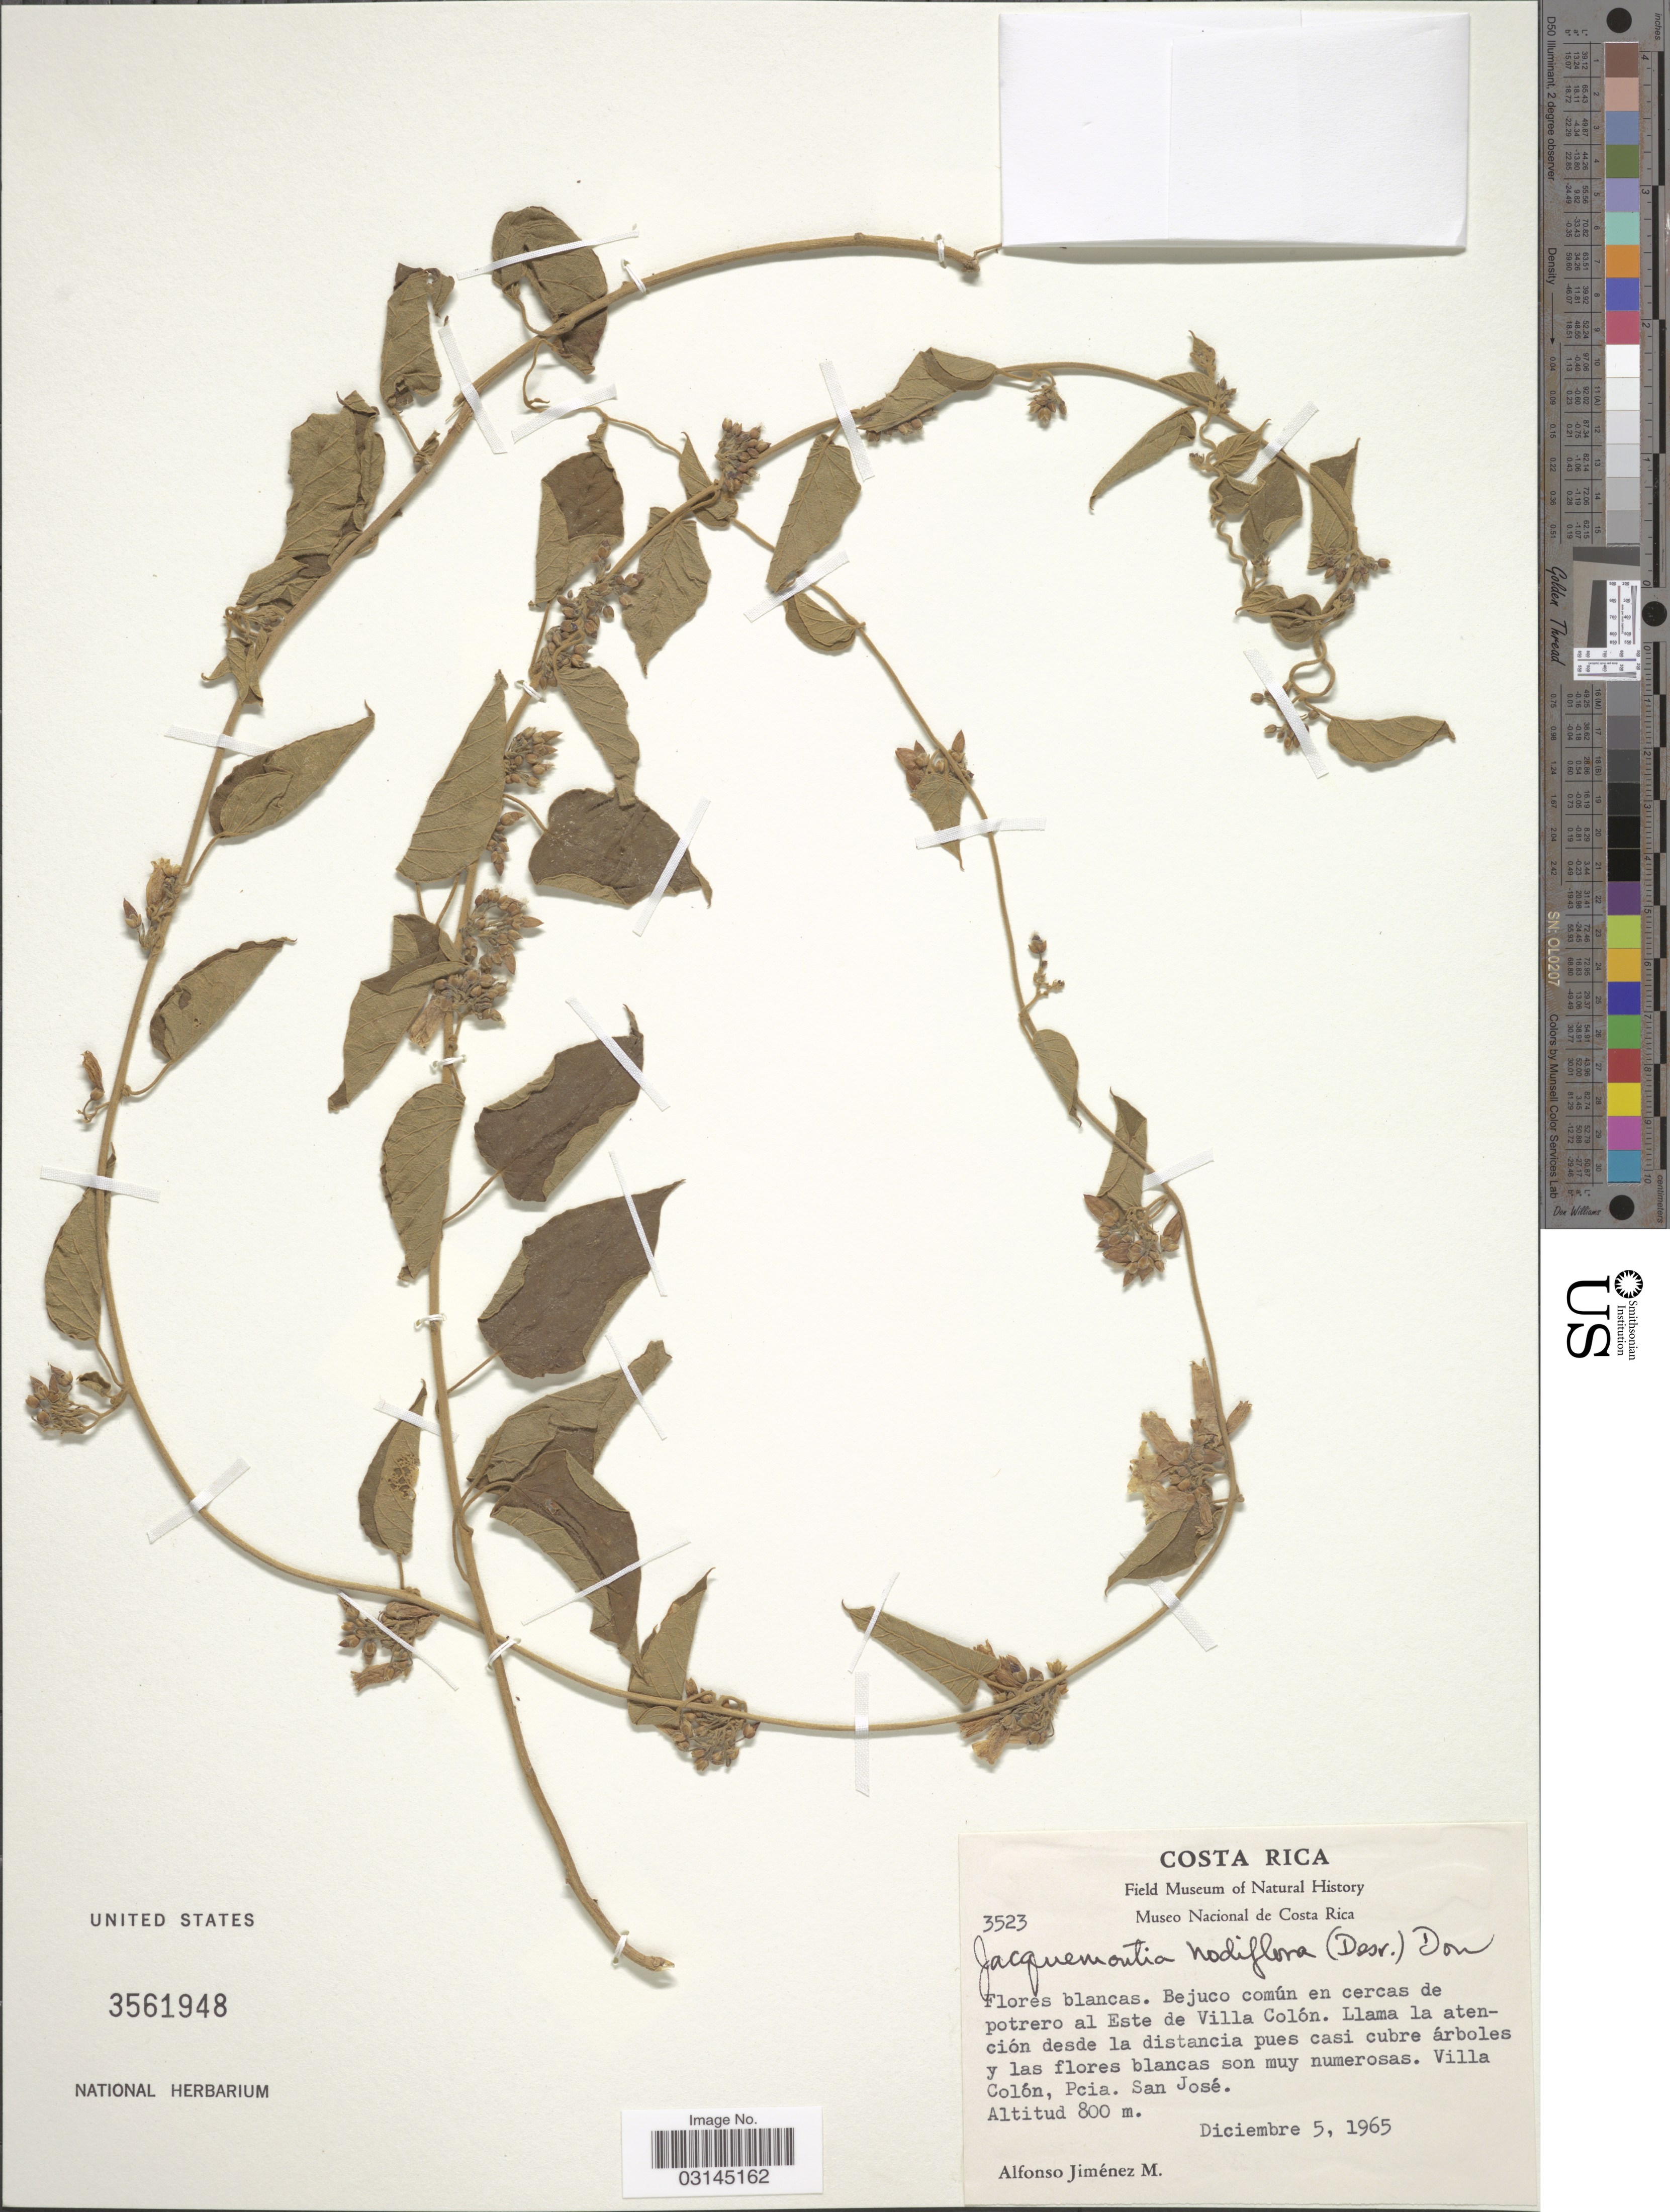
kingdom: Plantae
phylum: Tracheophyta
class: Magnoliopsida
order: Solanales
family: Convolvulaceae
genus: Convolvulus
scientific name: Convolvulus nodiflorus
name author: Desr.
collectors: A. Jimenez M.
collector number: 3523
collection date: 1965-12-05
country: Costa Rica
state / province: San José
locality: Villa Colón, Pcia. San José.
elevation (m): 800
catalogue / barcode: US 3561948